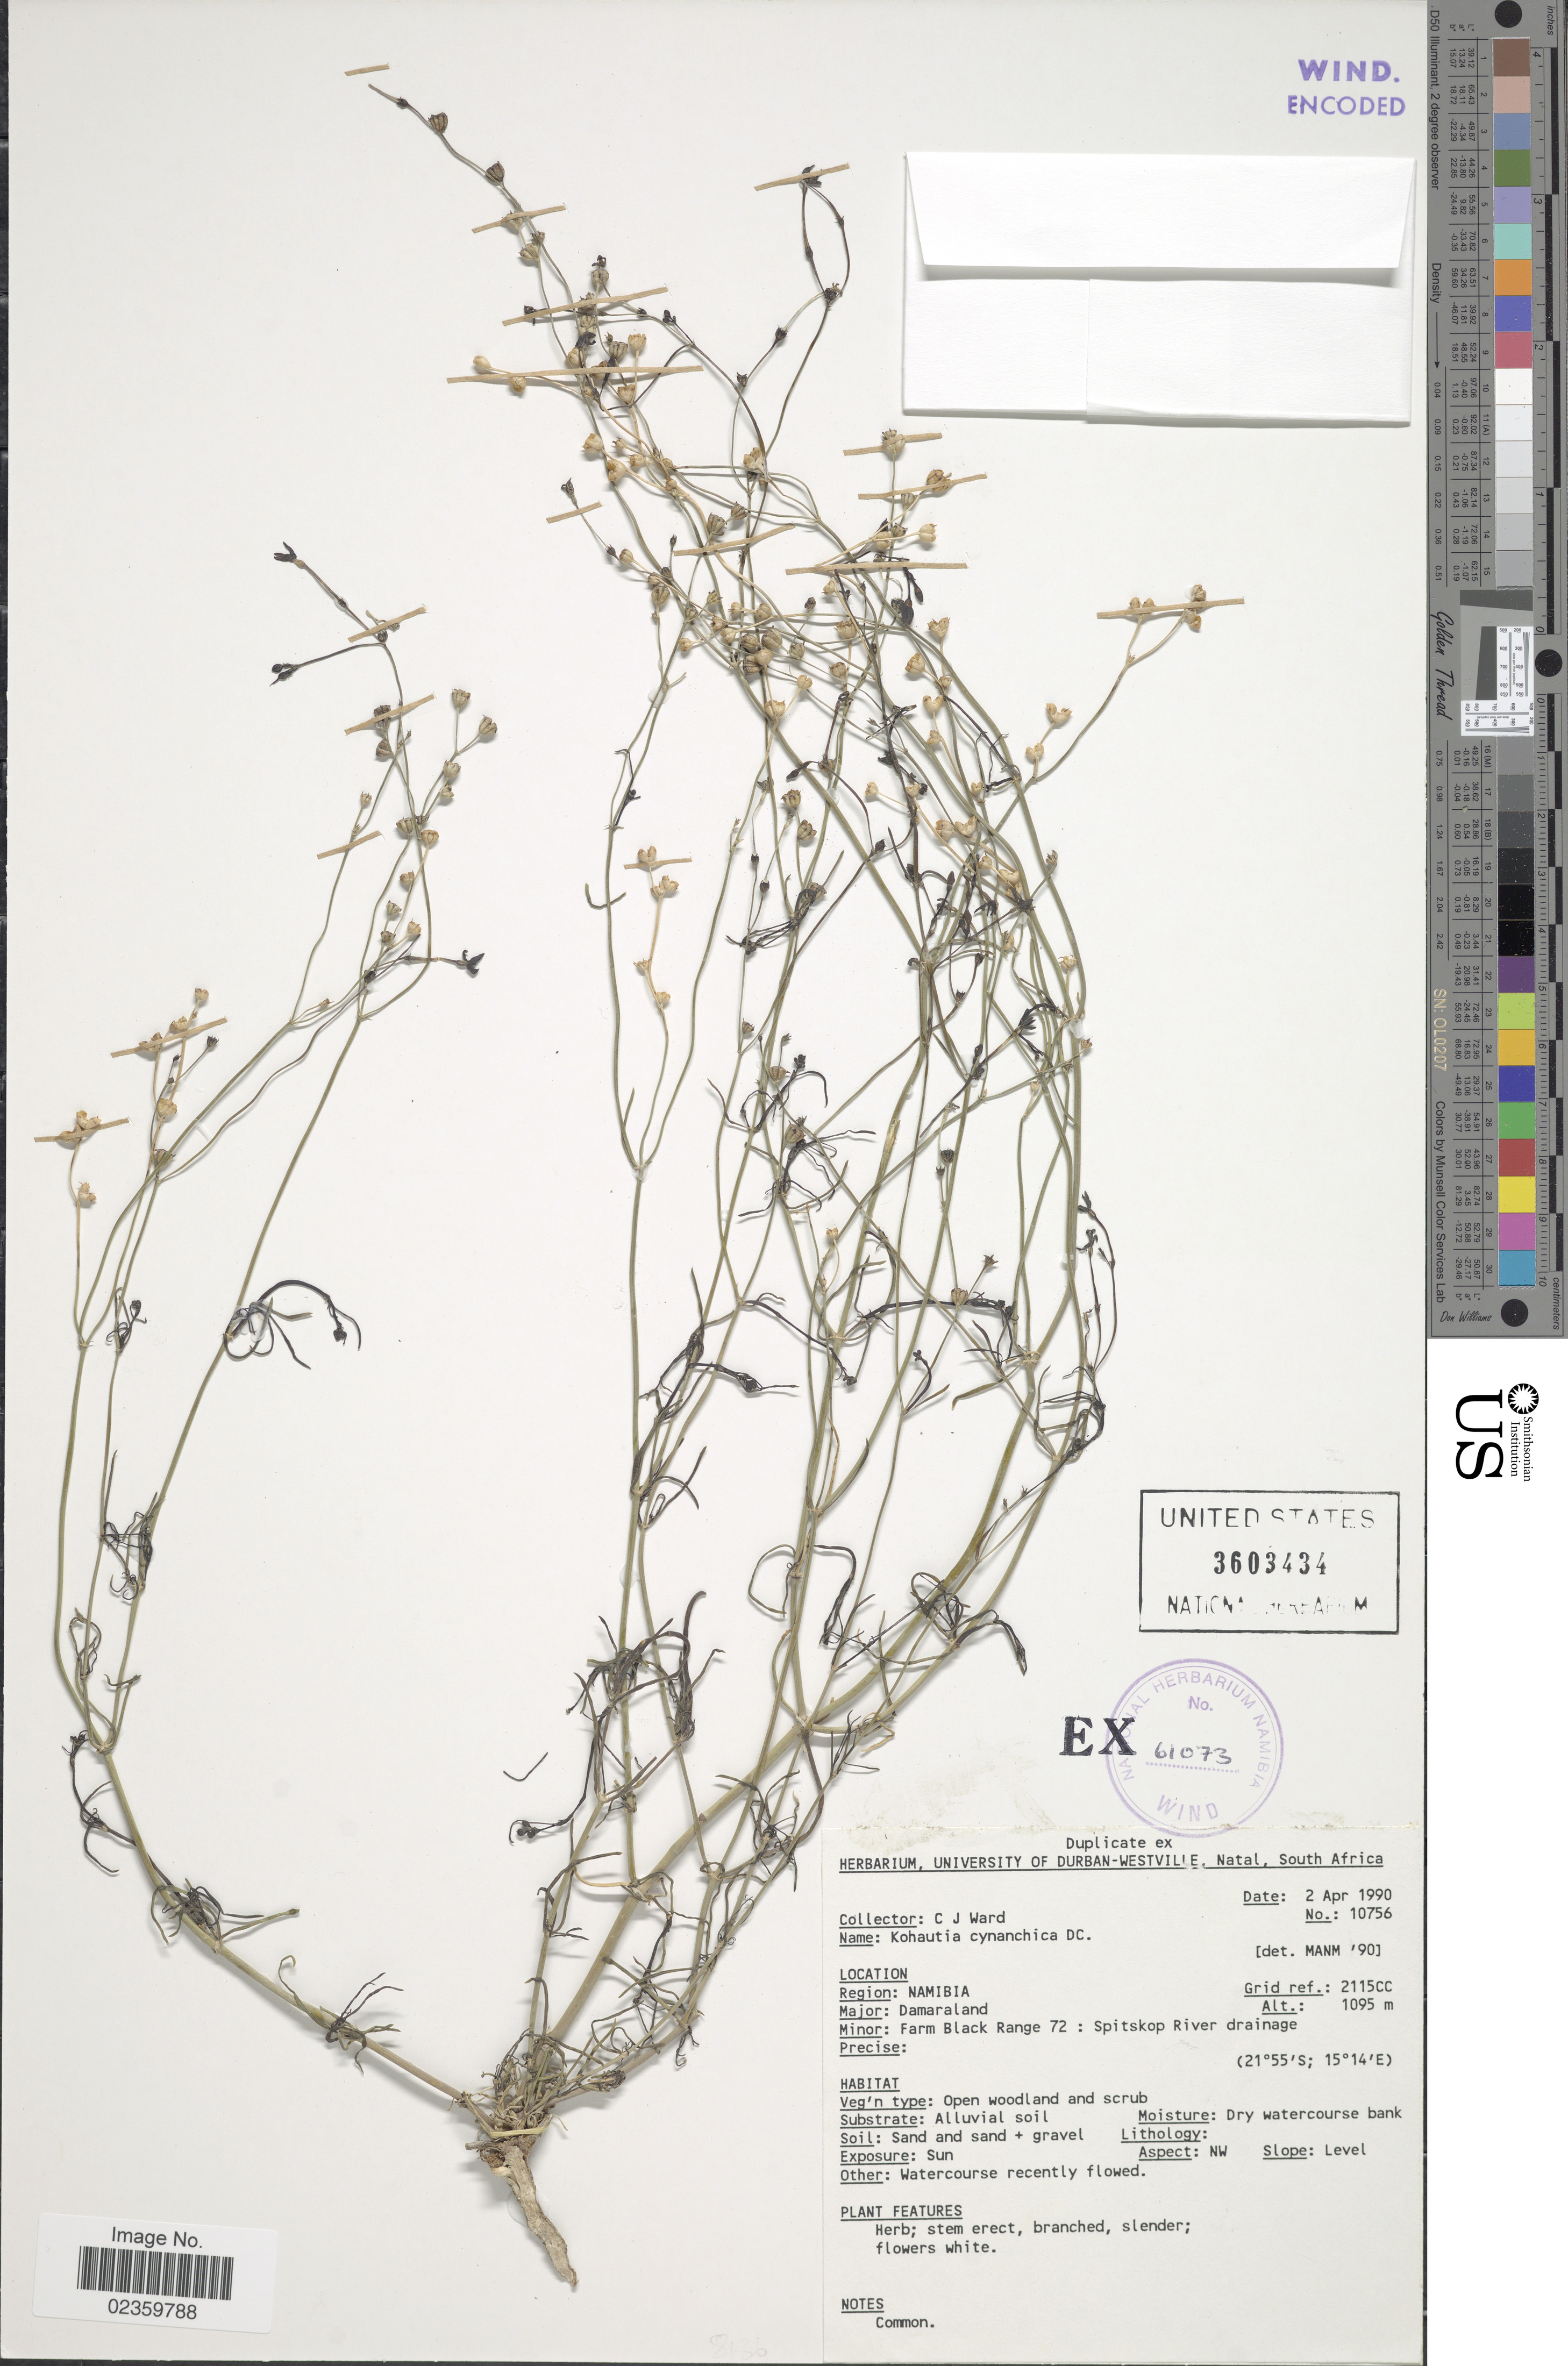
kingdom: Plantae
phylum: Tracheophyta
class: Magnoliopsida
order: Gentianales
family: Rubiaceae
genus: Kohautia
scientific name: Kohautia cynanchica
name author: DC.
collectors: C. J. Ward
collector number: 10756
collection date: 1990-04-02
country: Namibia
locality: Damaraland, Farm Black Range 72 : Spitskop River drainage 2115CC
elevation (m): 1095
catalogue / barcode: US 3603434